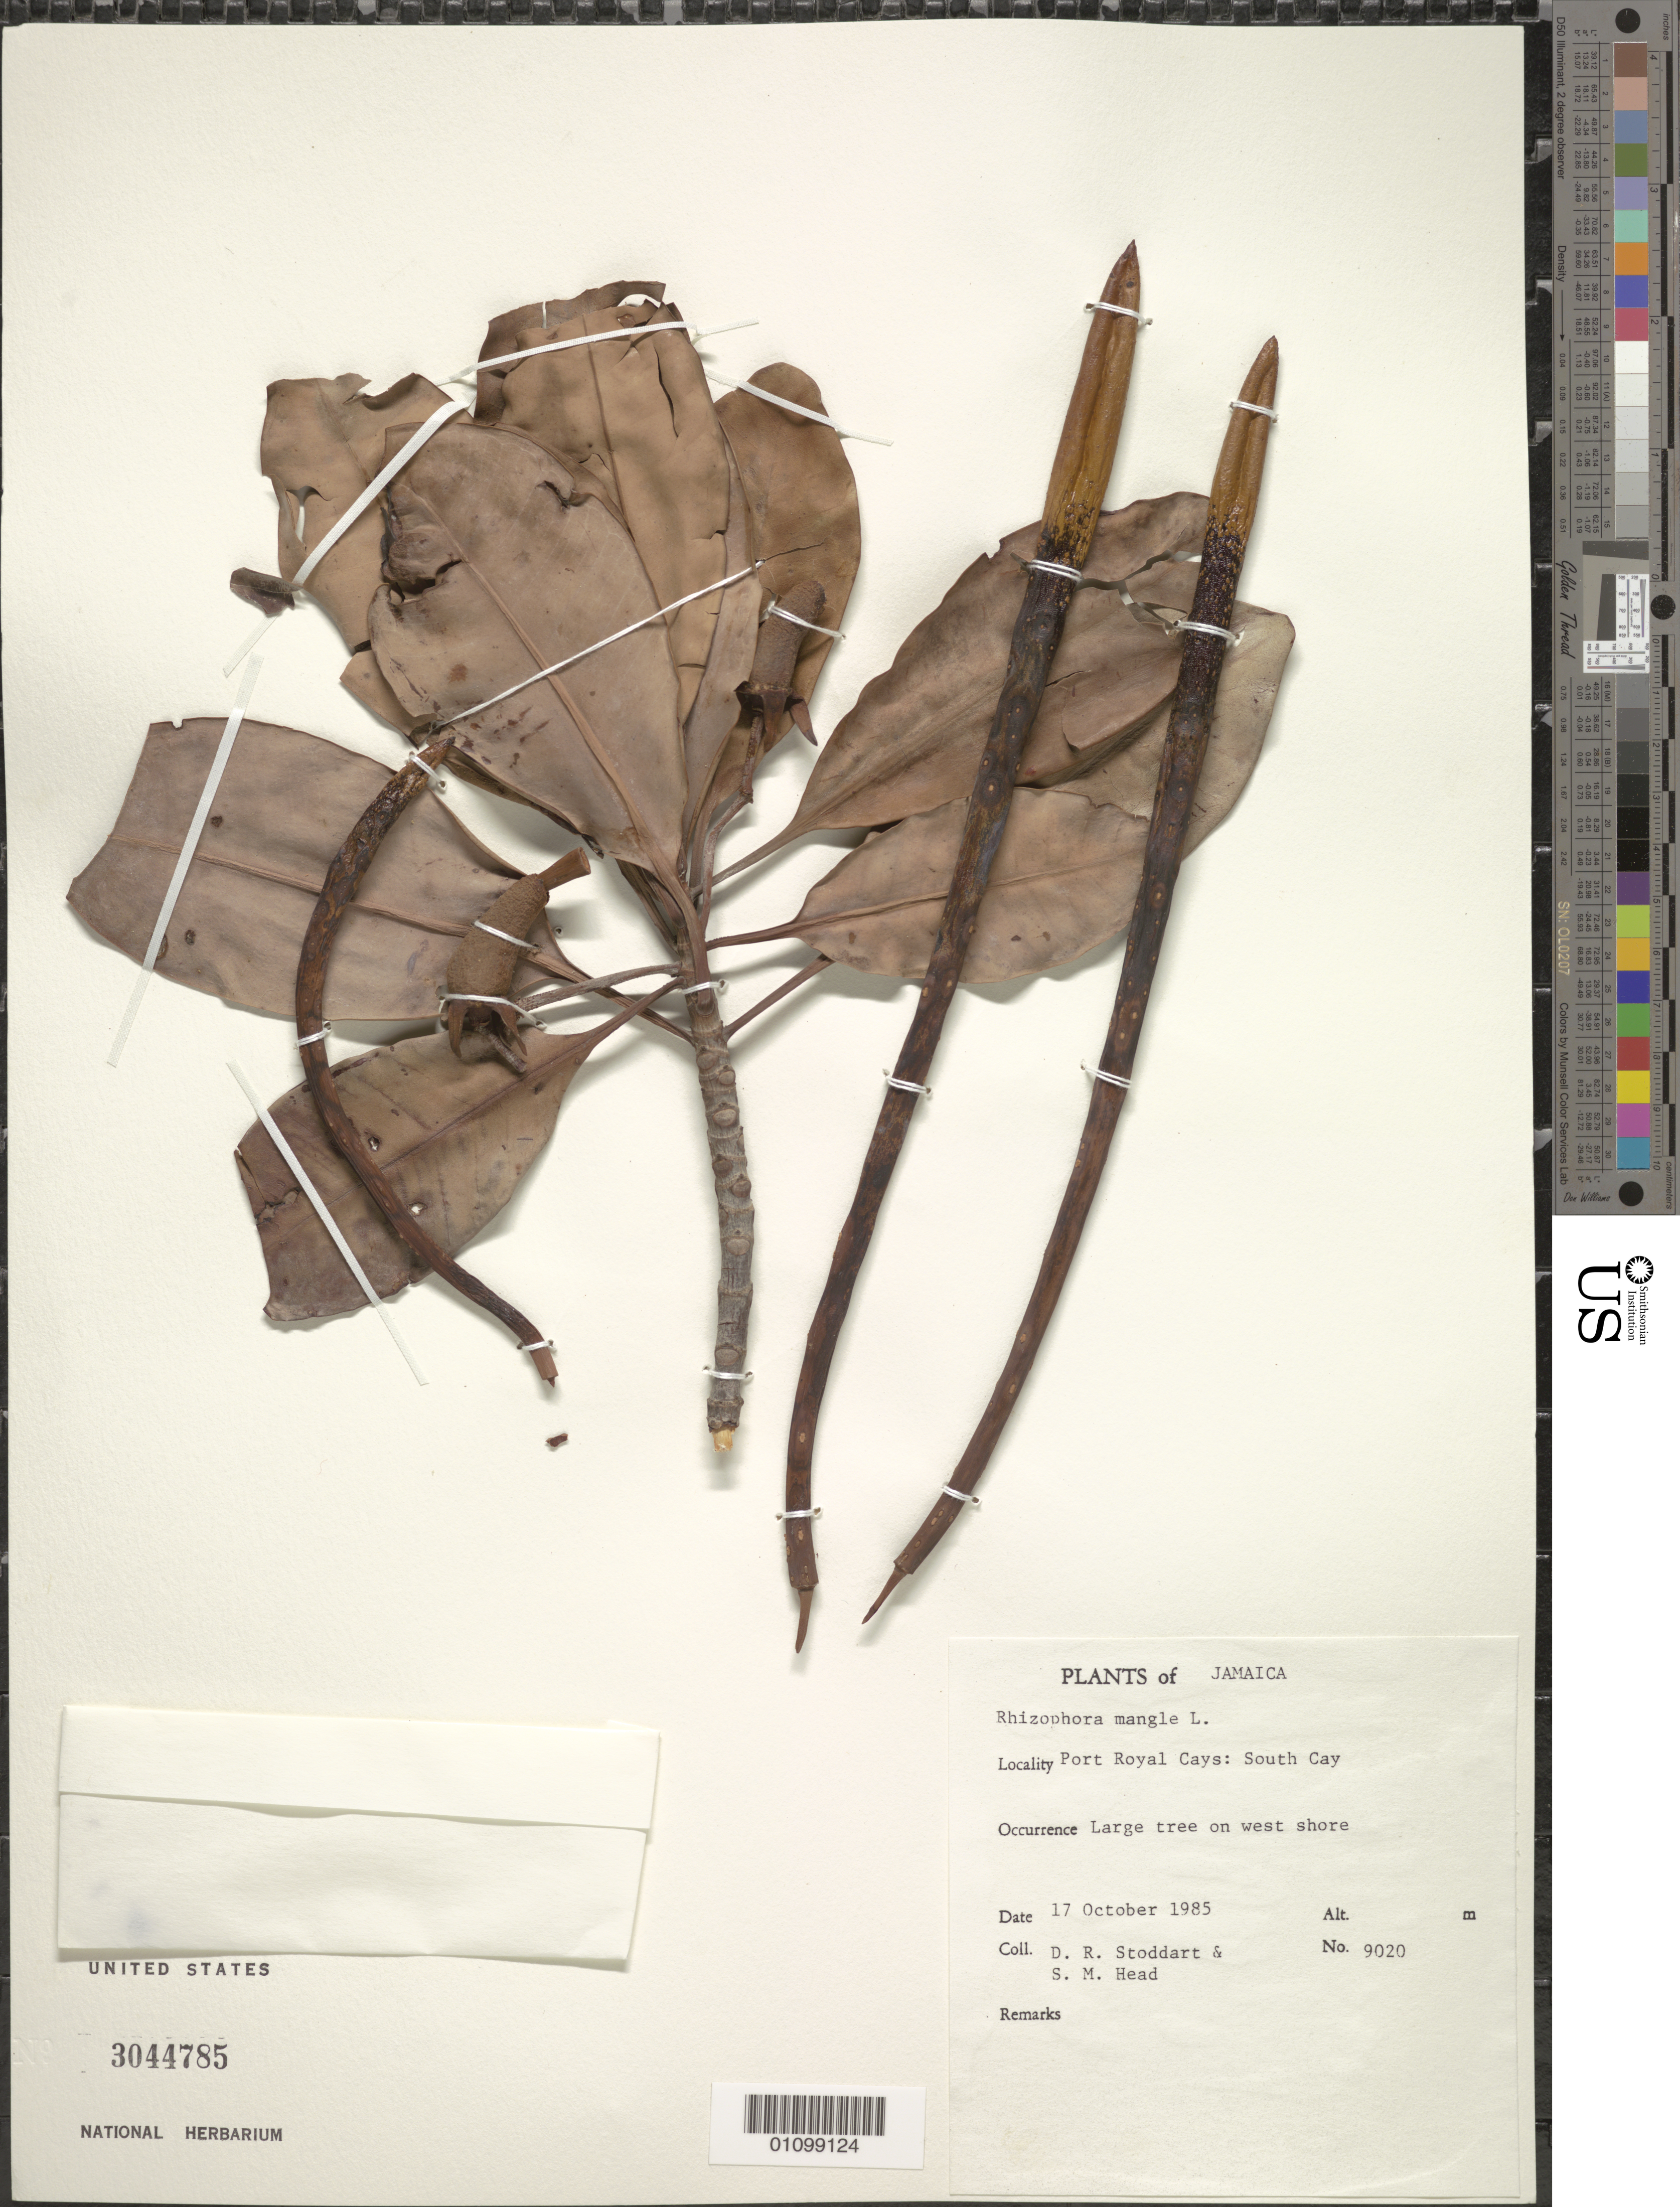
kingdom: Plantae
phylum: Tracheophyta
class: Magnoliopsida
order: Malpighiales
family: Rhizophoraceae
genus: Rhizophora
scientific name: Rhizophora mangle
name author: L.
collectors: D. R. Stoddart & S. Head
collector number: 9020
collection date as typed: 17 Oct 1985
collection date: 1985-10-17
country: Jamaica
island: Jamaica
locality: Port Royal Cays: South Cay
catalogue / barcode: US 3044785